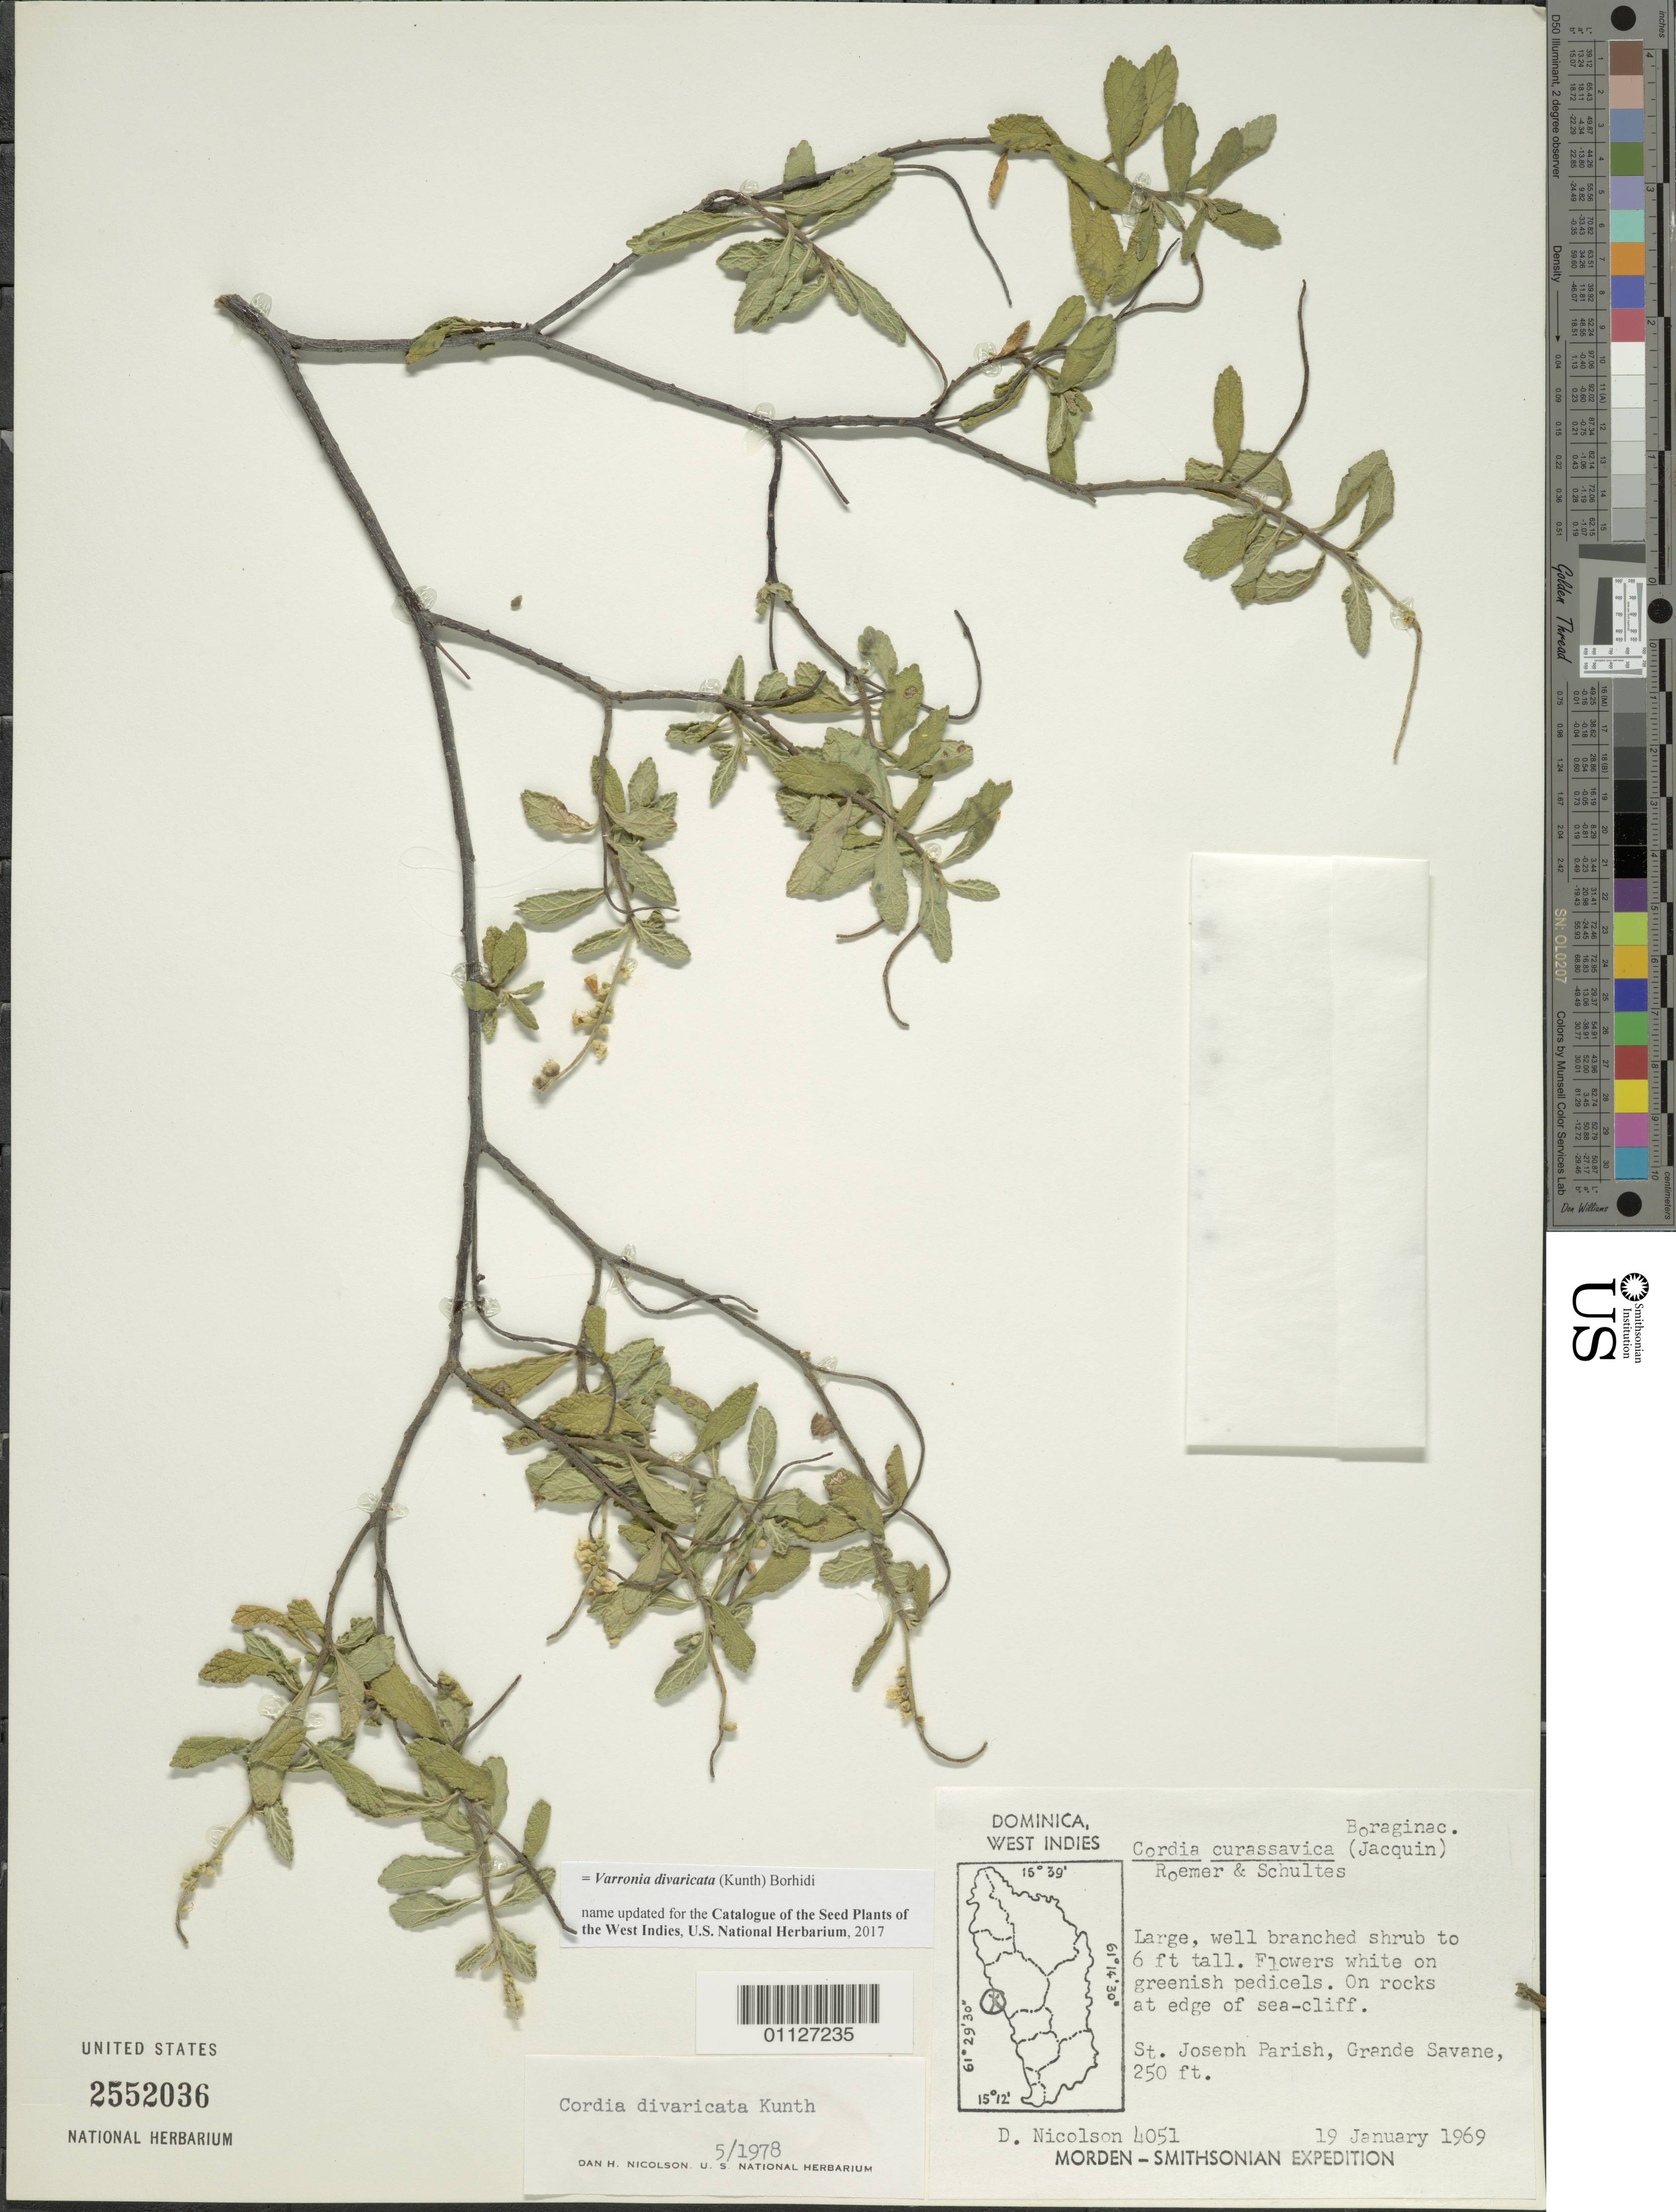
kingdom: Plantae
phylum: Tracheophyta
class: Magnoliopsida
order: Boraginales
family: Cordiaceae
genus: Varronia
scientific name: Varronia divaricata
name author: (Kunth) Borhidi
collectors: D. H. Nicolson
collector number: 4051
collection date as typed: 19 Jan 1969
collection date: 1969-01-19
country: Dominica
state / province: St. Joseph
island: Dominica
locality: Grande Savane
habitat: on rocks at edge of sea-cliff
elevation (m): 76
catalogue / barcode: US 2552036